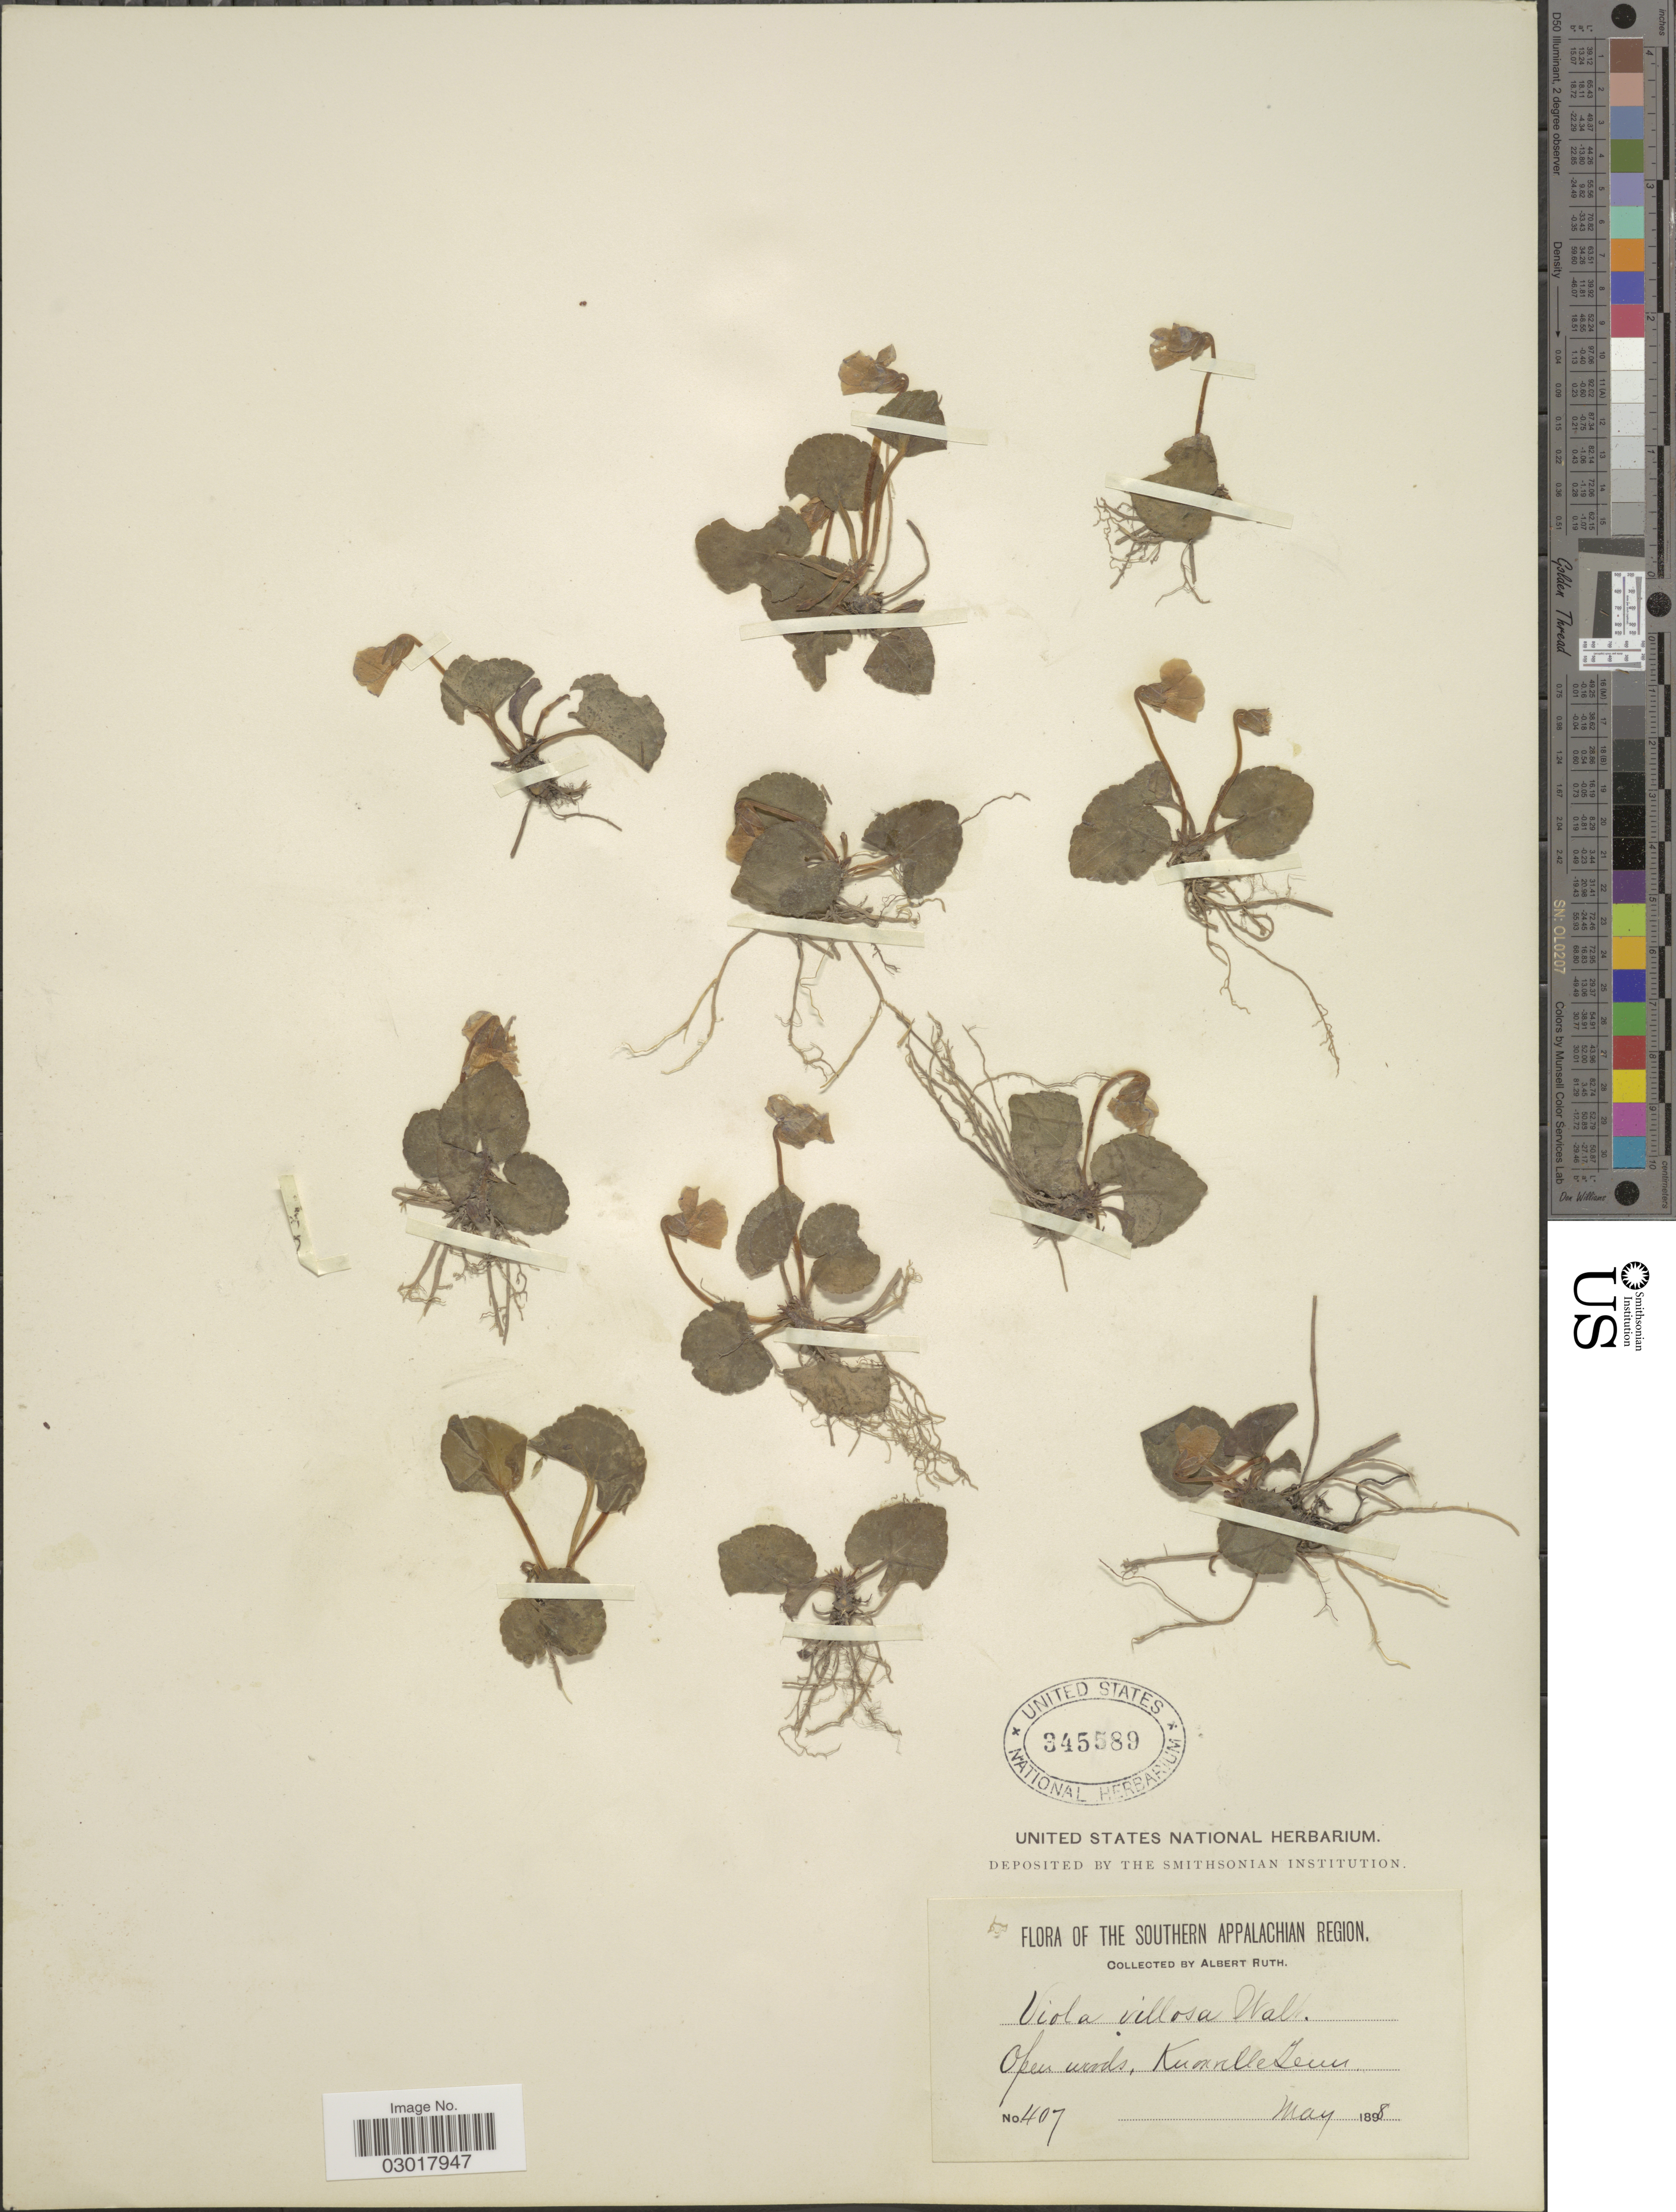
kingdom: Plantae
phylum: Tracheophyta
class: Magnoliopsida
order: Malpighiales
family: Violaceae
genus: Viola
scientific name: Viola villosa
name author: Walter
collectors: A. Ruth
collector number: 407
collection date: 1898-05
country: United States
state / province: Tennessee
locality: Southern Appalachian Region. Knoxville.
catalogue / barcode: US 345589